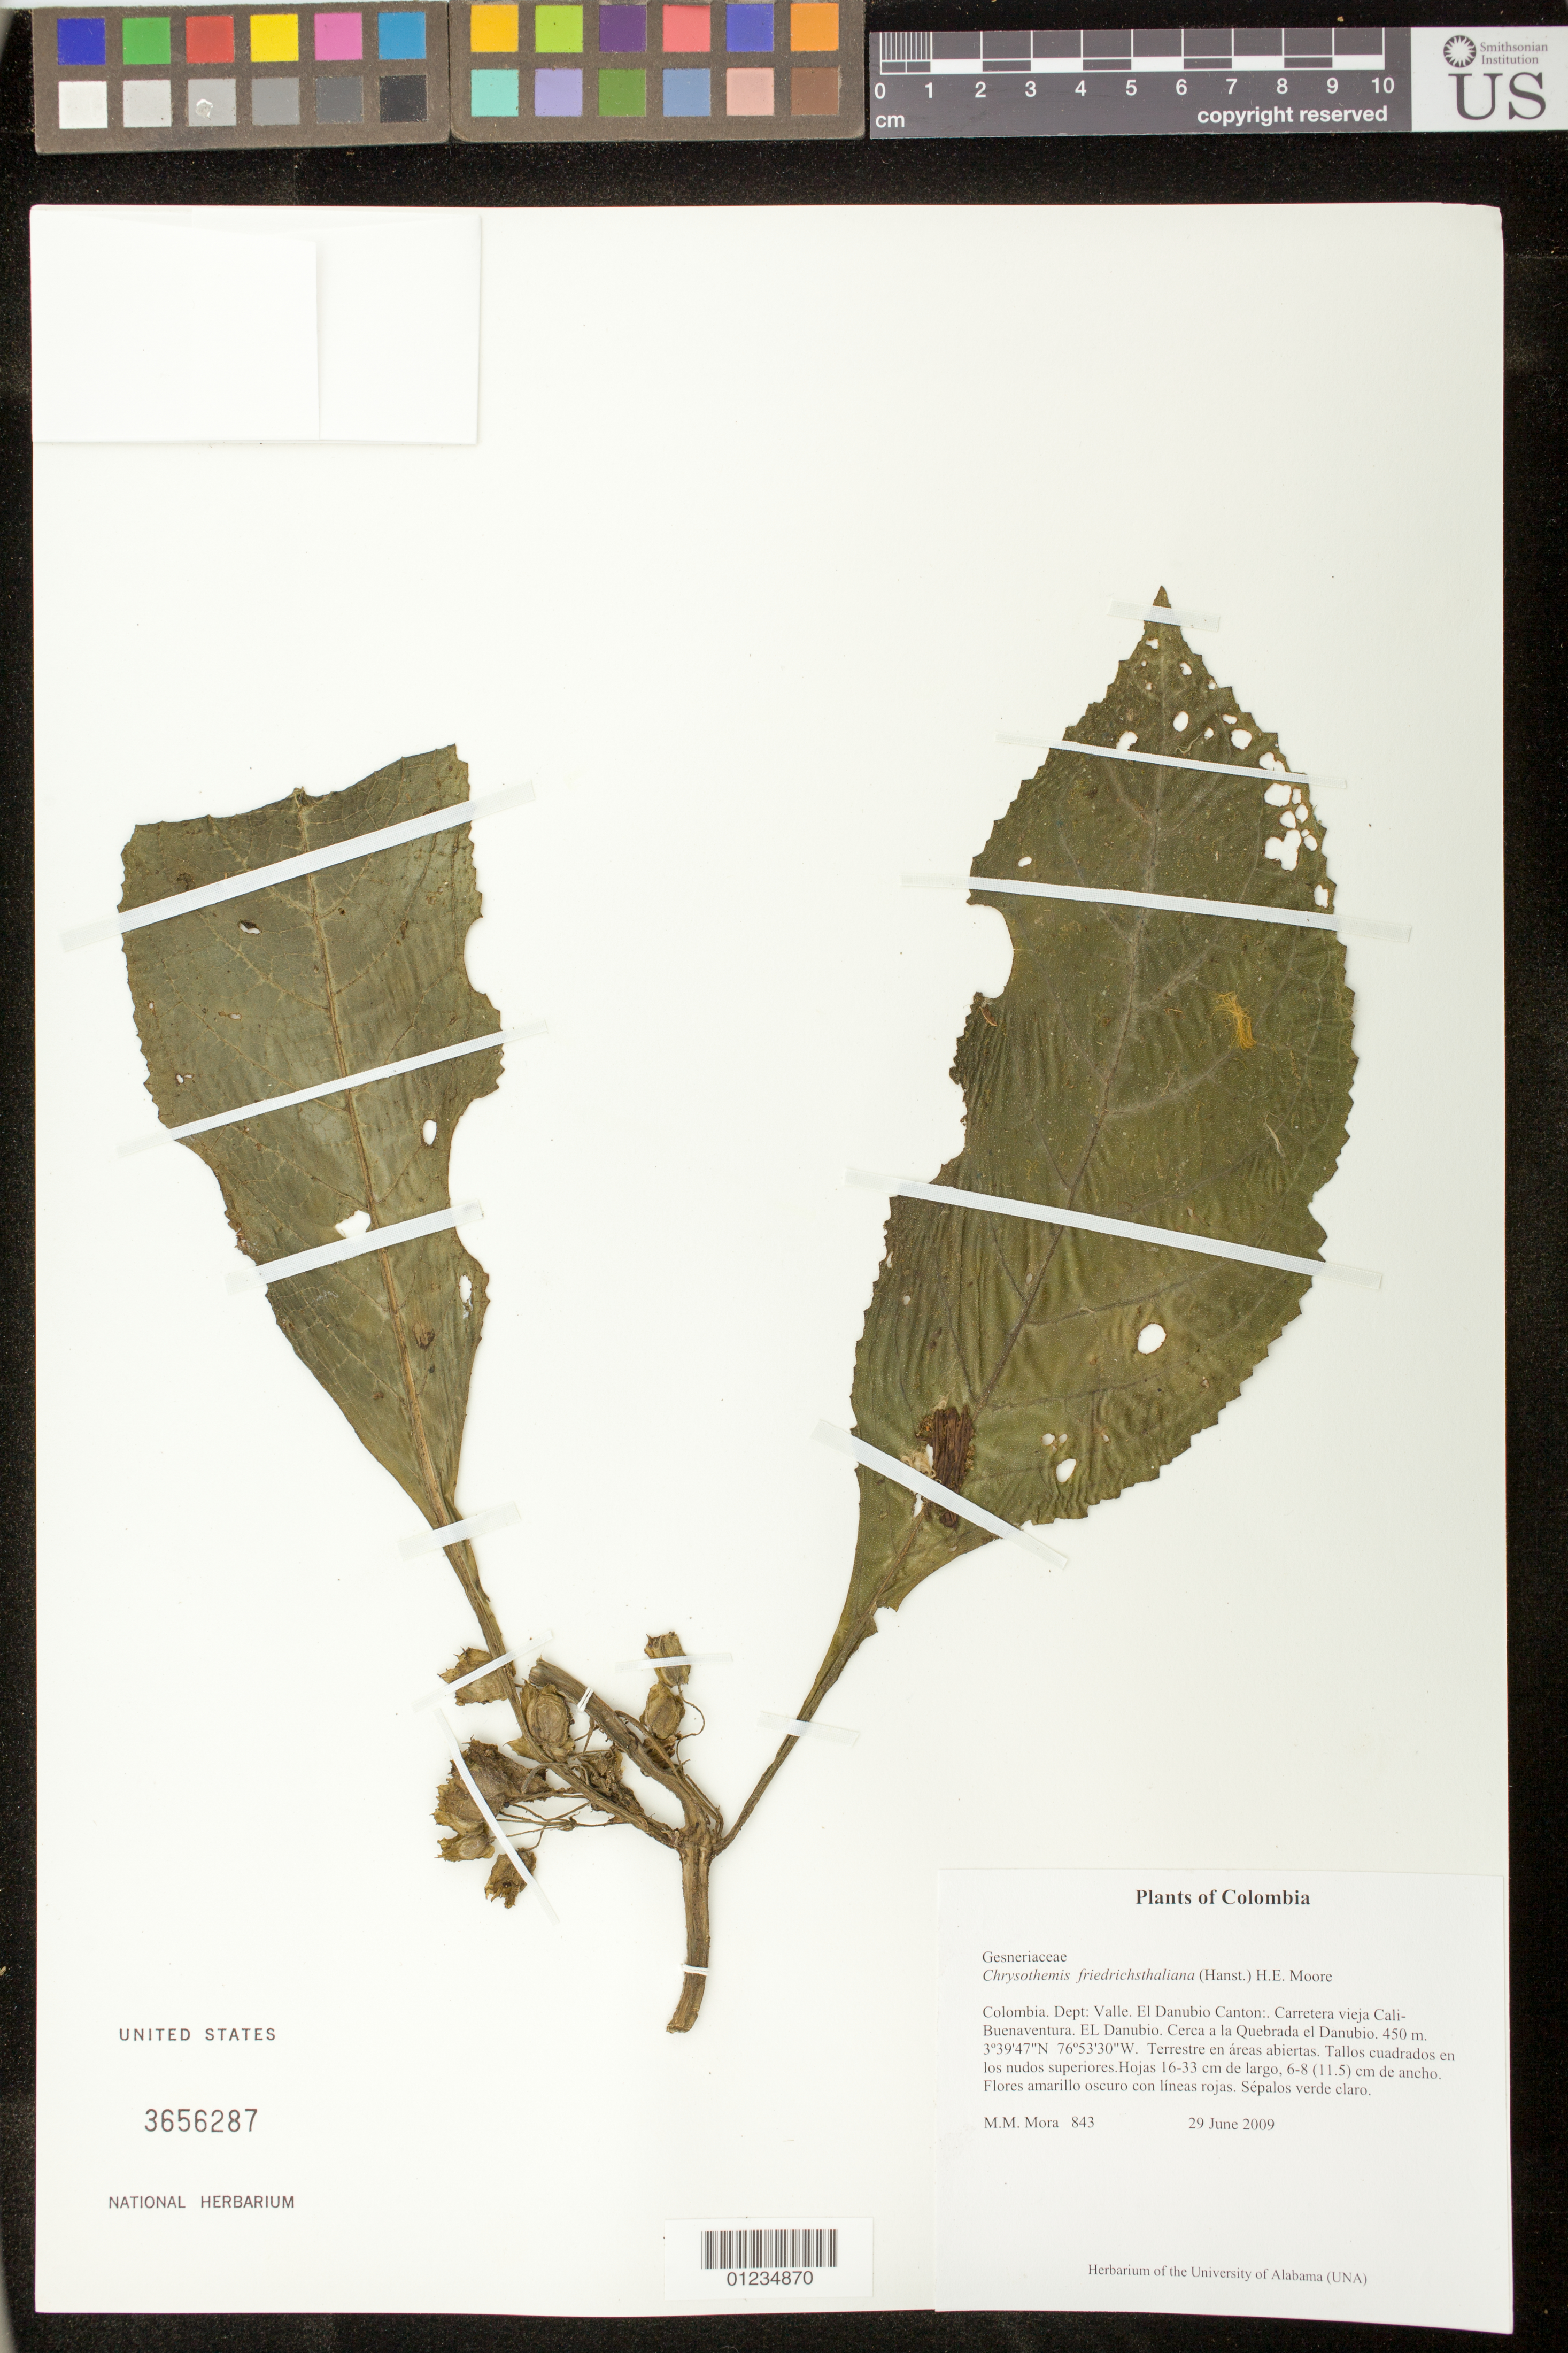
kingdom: Plantae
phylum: Tracheophyta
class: Magnoliopsida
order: Lamiales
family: Gesneriaceae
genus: Chrysothemis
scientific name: Chrysothemis friedrichsthaliana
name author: (Hanst.) H.E. Moore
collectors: M. M. Mora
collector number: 843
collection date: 2009-06-29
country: Colombia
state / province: Valle del Cauca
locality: El Danubio Canton. Carretera vieja Cali-Buenaventura. El Danubio. Cerca a la Quebrada el Danubio.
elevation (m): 450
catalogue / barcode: US 3656287